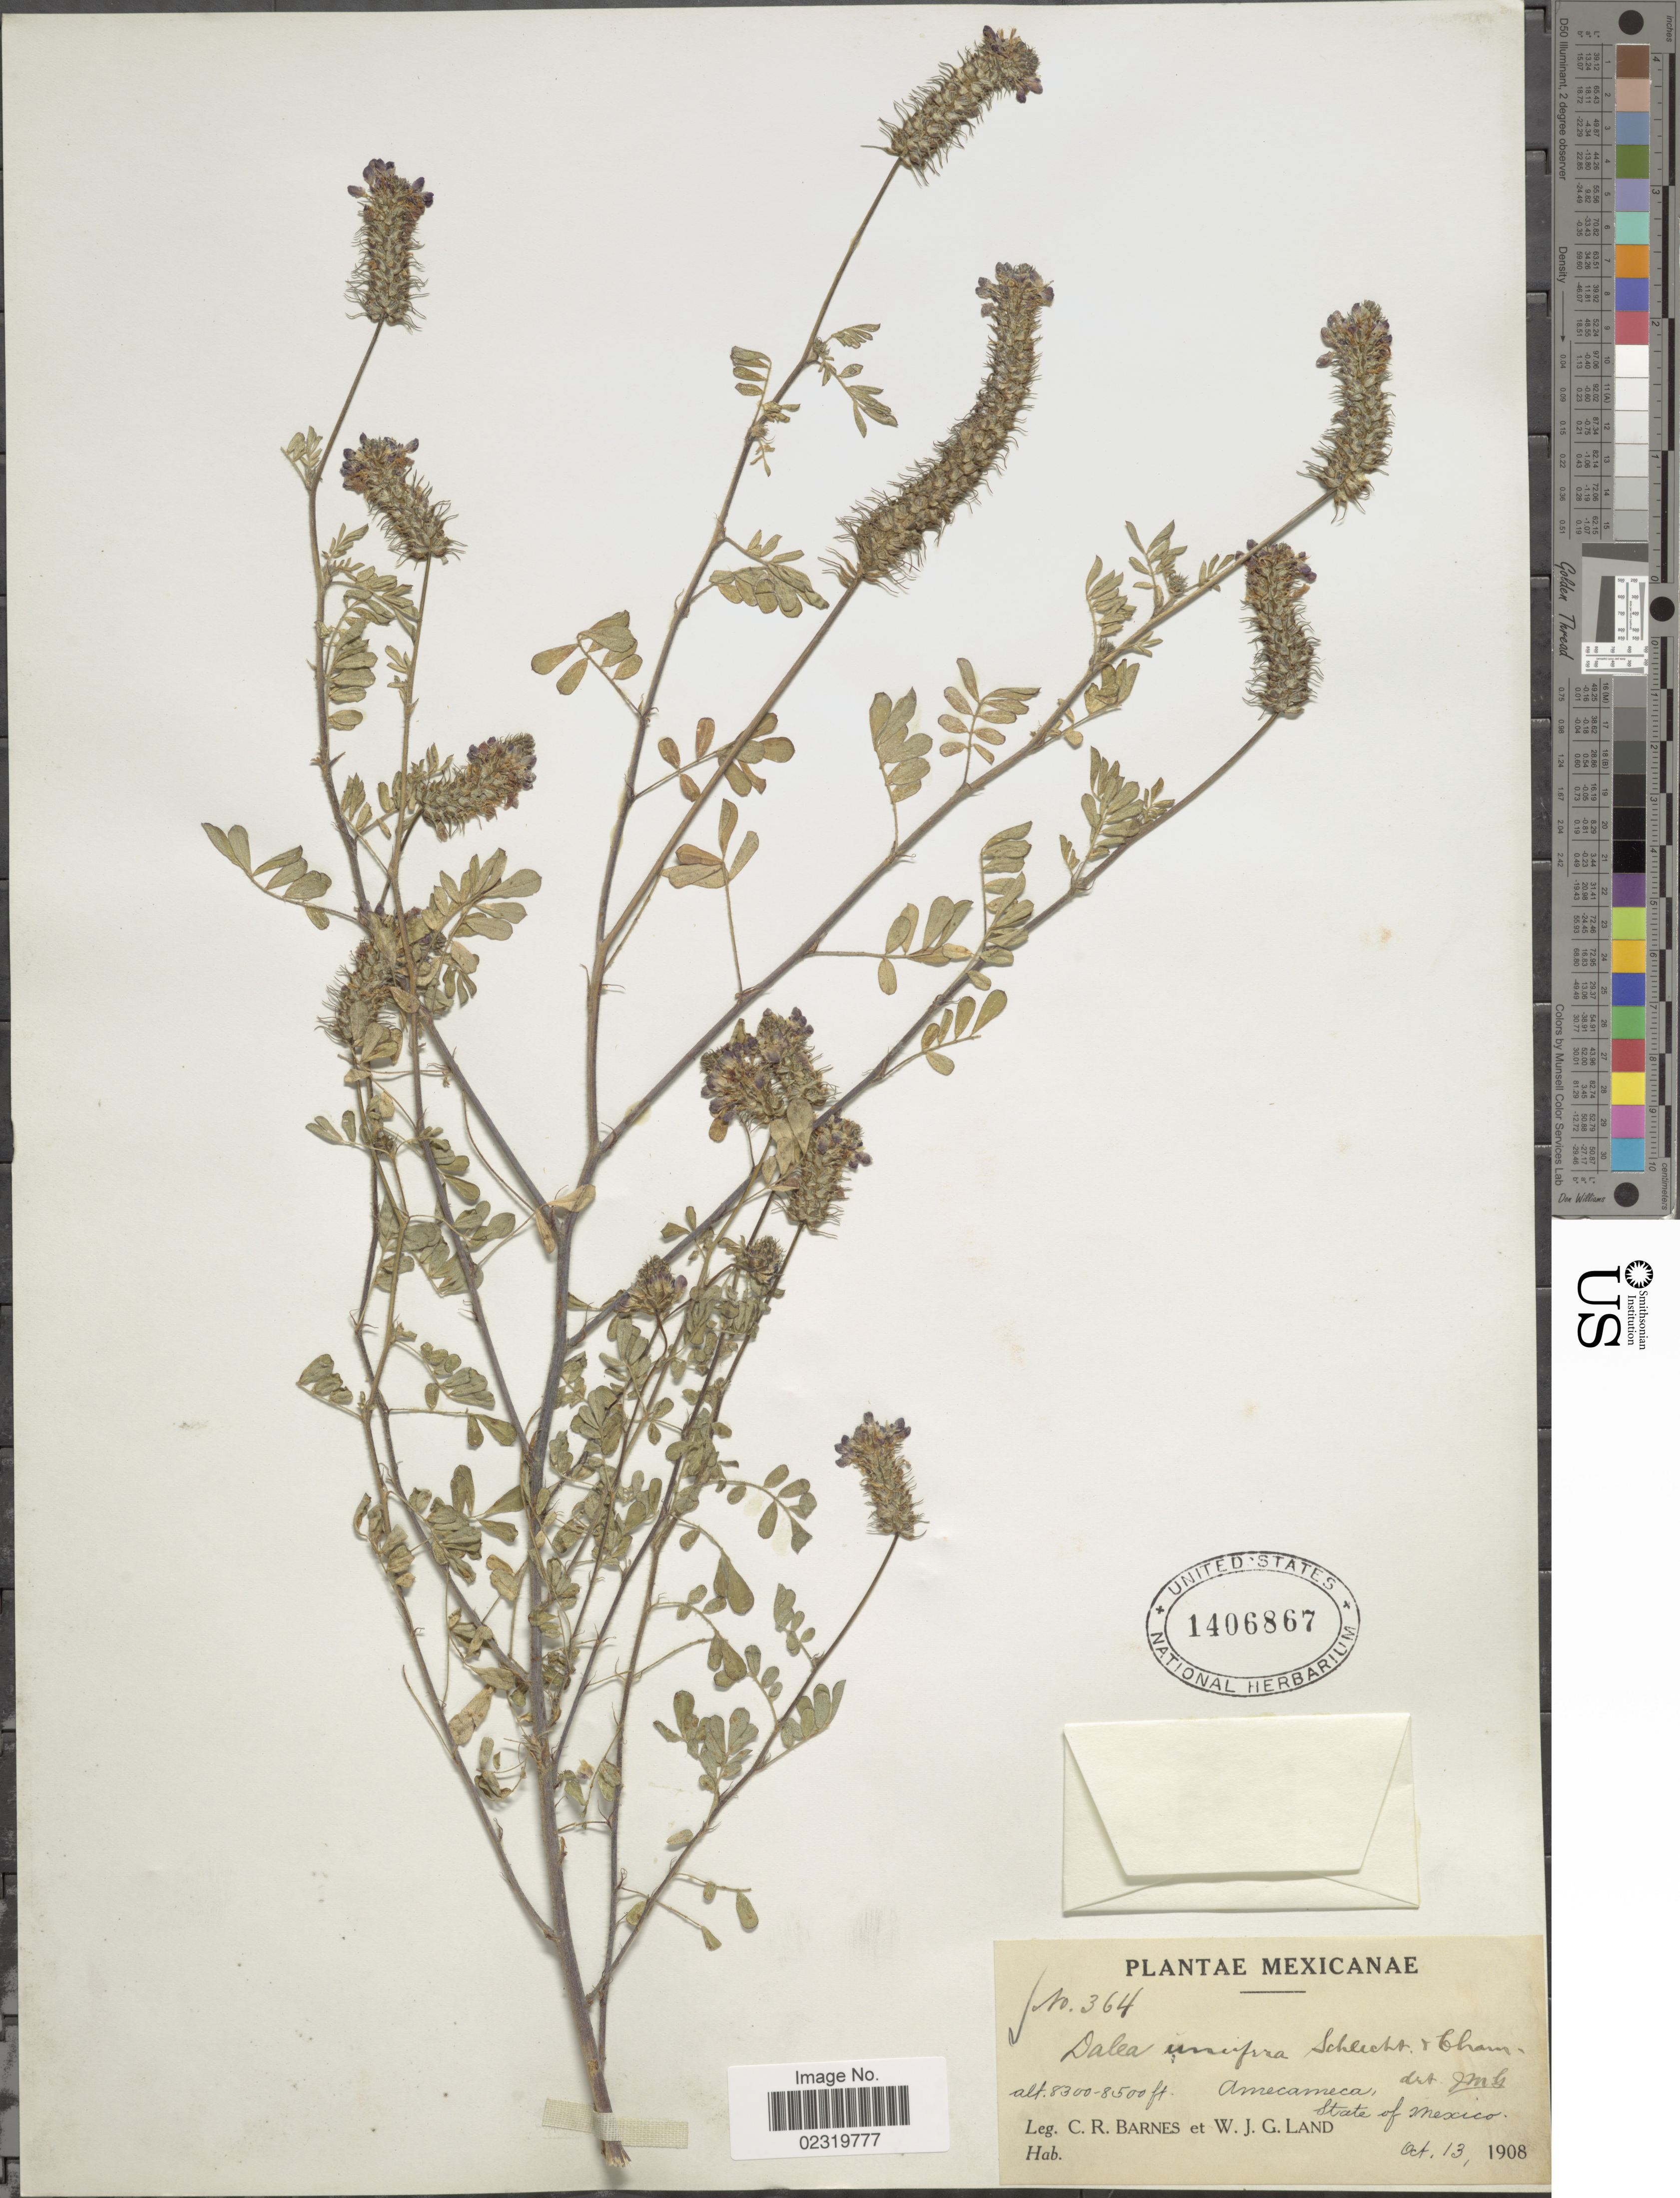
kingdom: Plantae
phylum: Tracheophyta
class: Magnoliopsida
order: Fabales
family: Fabaceae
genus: Dalea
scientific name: Dalea obovatifolia var. obovatifolia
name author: Ortega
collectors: C. R. Barnes & W. J. G. Land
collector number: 364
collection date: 1908-10-13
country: Mexico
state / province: México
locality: Amecameca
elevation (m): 2530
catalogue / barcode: US 1406867